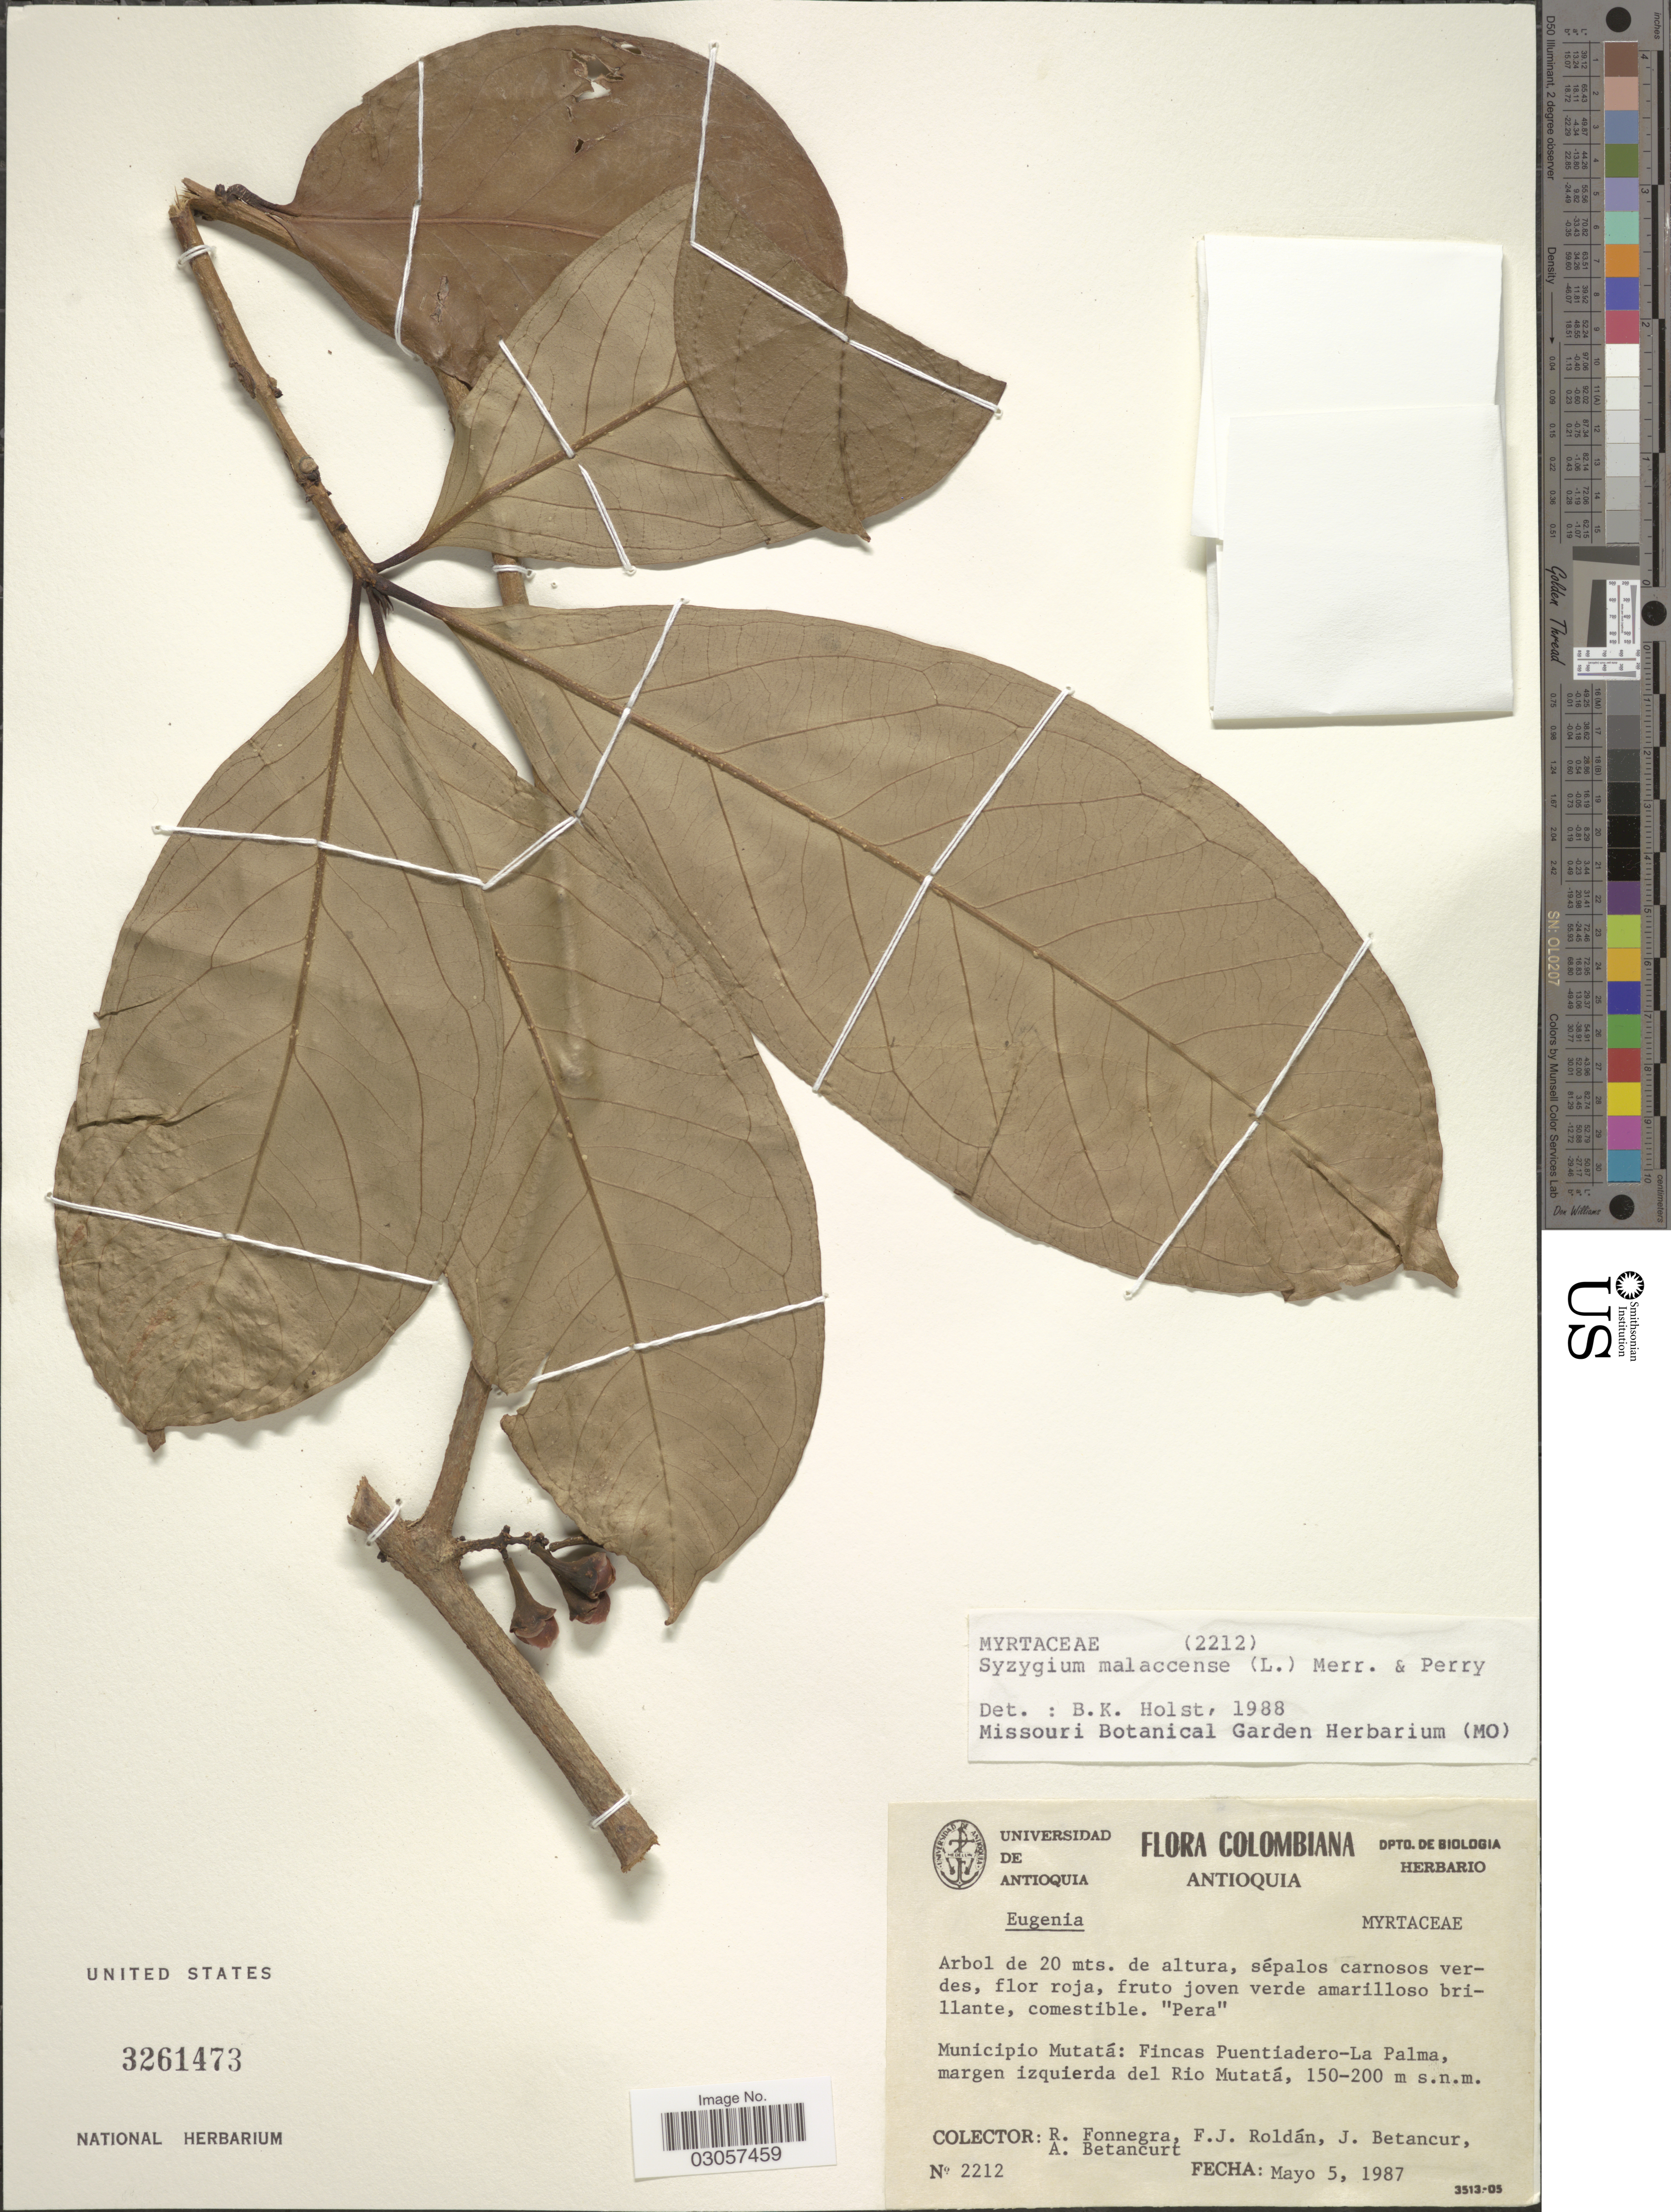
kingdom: Plantae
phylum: Tracheophyta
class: Magnoliopsida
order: Myrtales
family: Myrtaceae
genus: Syzygium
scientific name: Syzygium malaccense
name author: (L.) Merr. & L.M. Perry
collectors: R. Fonnegra, F. J. Roldán, J. Betancur & A. Betancurt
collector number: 2212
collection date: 1987-05-05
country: Colombia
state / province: Antioquia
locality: Municipio Mutatá: Finca Puentiadero-La Palma, margen izquierda del Rio Mutatá.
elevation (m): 150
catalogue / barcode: US 3261473